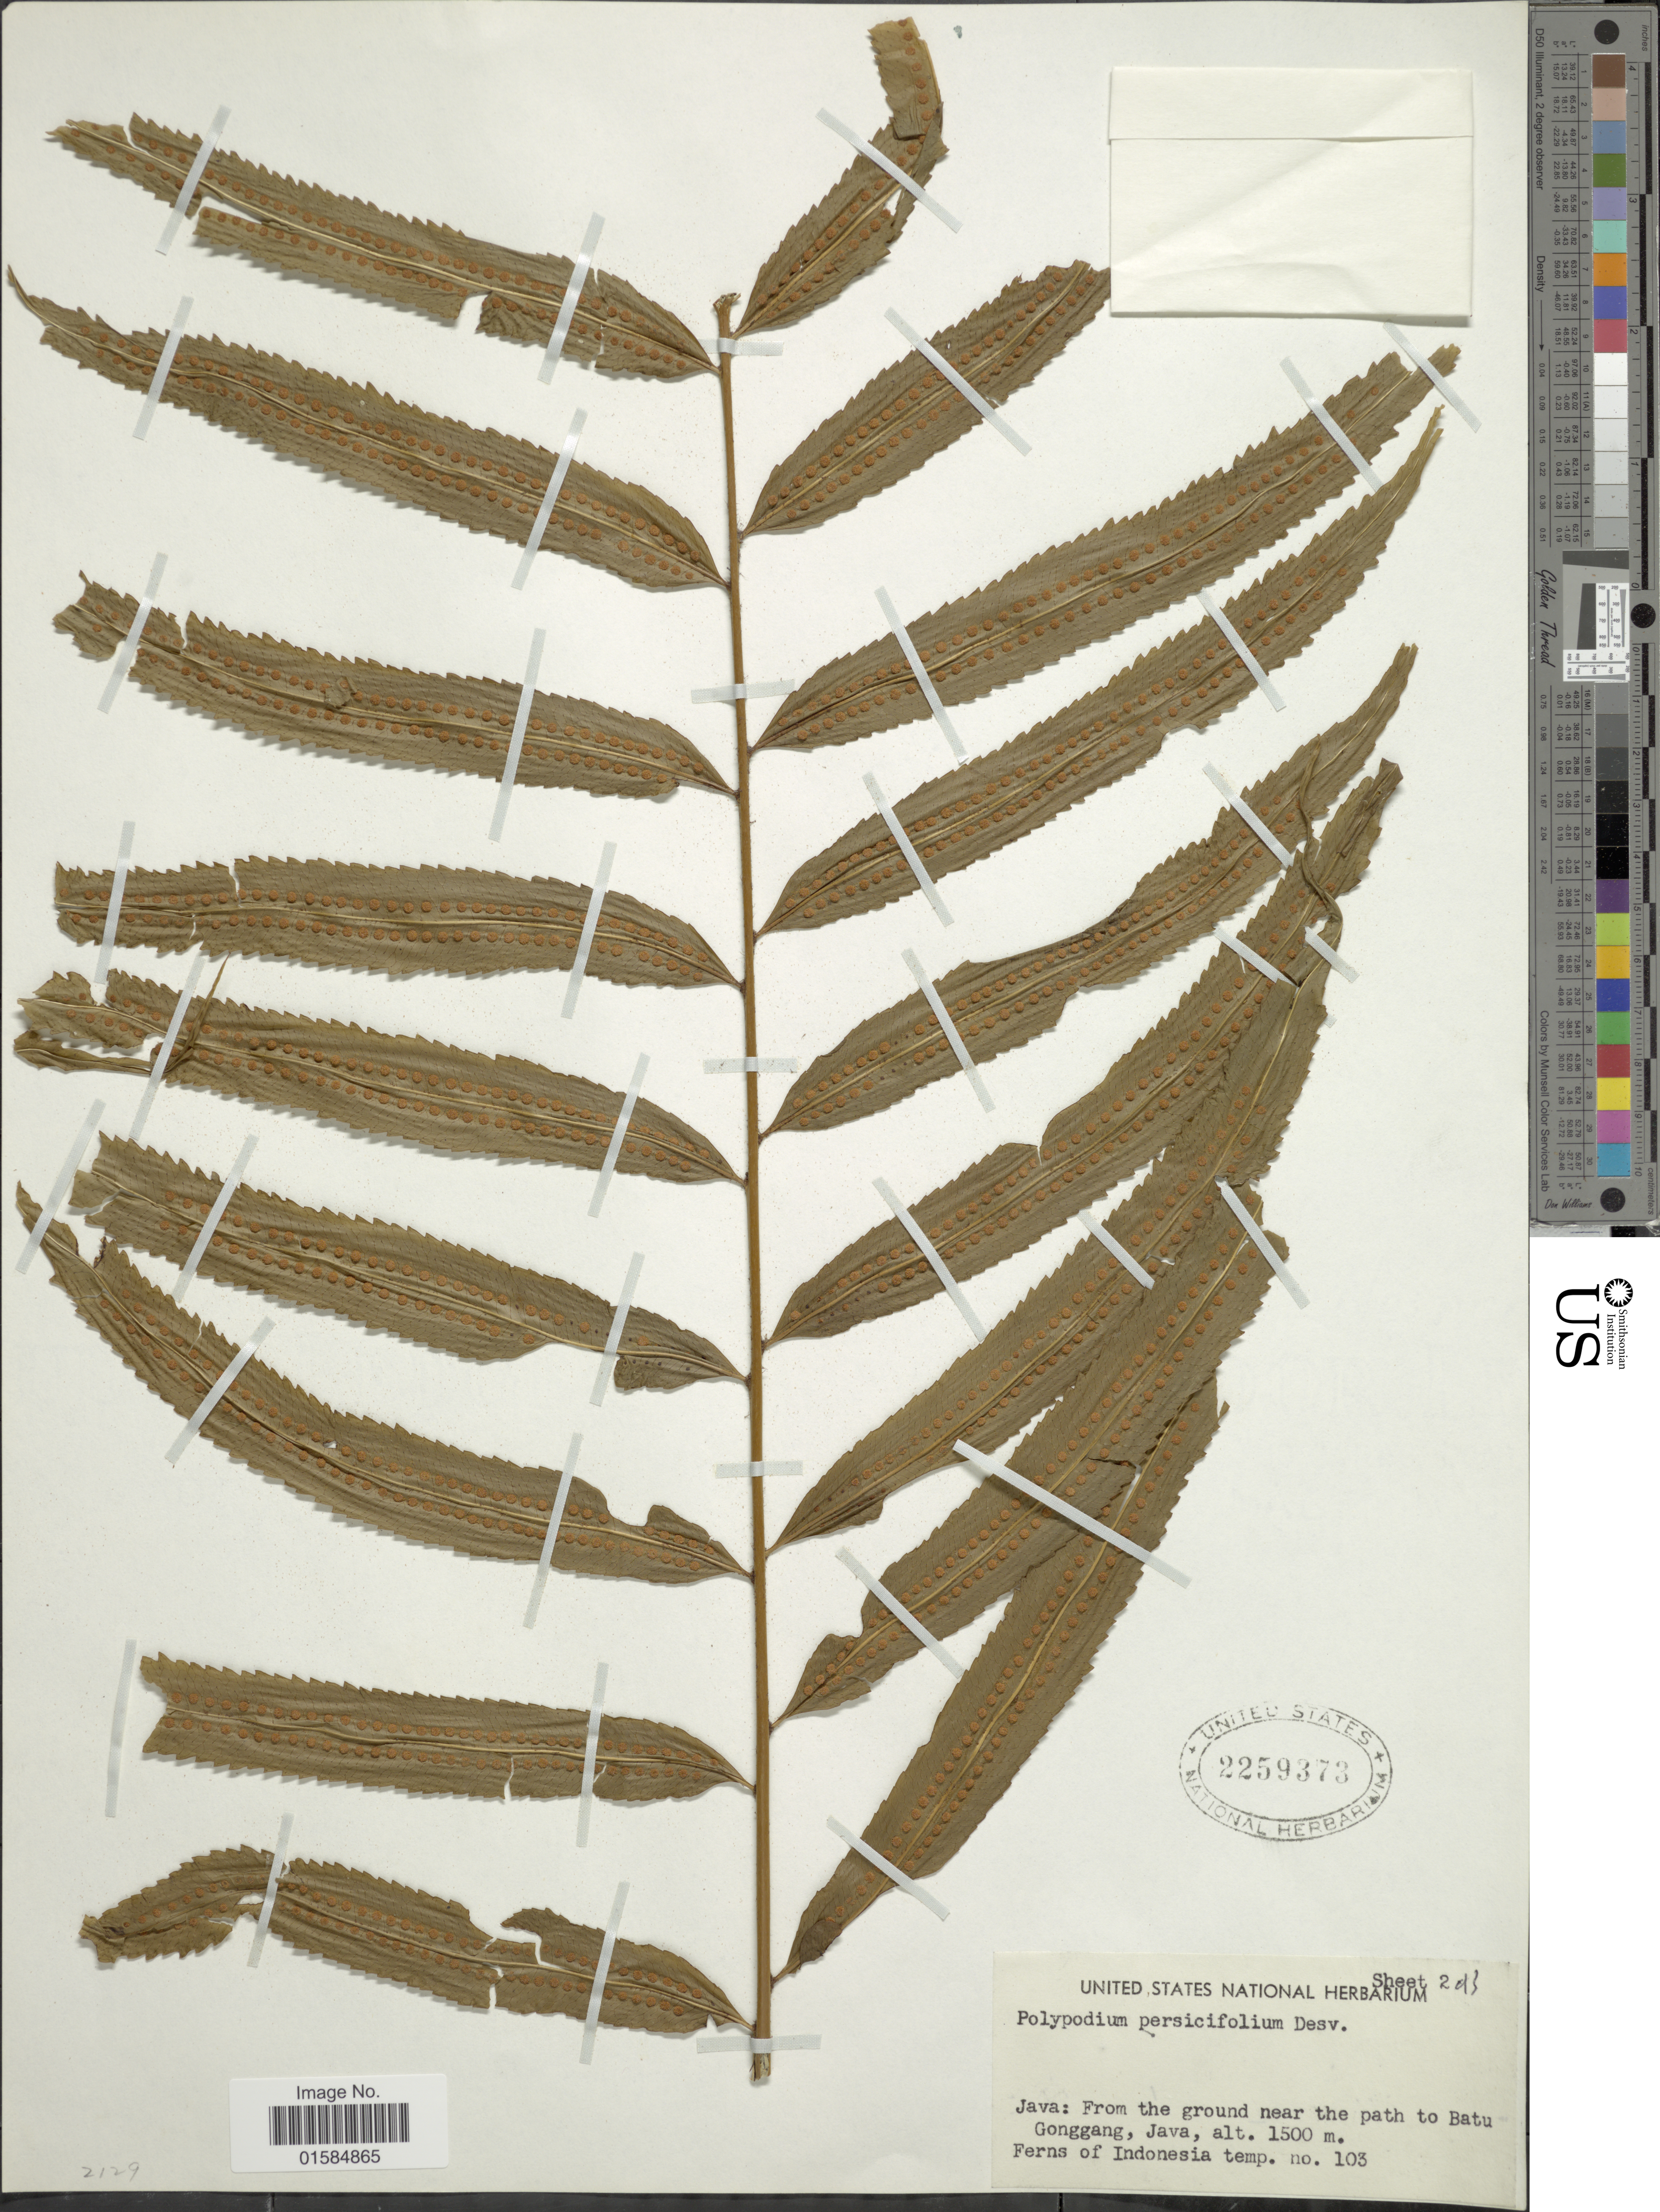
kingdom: Plantae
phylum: Tracheophyta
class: Polypodiopsida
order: Polypodiales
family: Polypodiaceae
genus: Goniophlebium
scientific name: Goniophlebium persicifolium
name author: (Desv.) Bedd.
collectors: U.S. National Herbarium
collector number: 103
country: Indonesia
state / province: Java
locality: Java: near the path to Batu Gonggang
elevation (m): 1500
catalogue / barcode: US 2259373